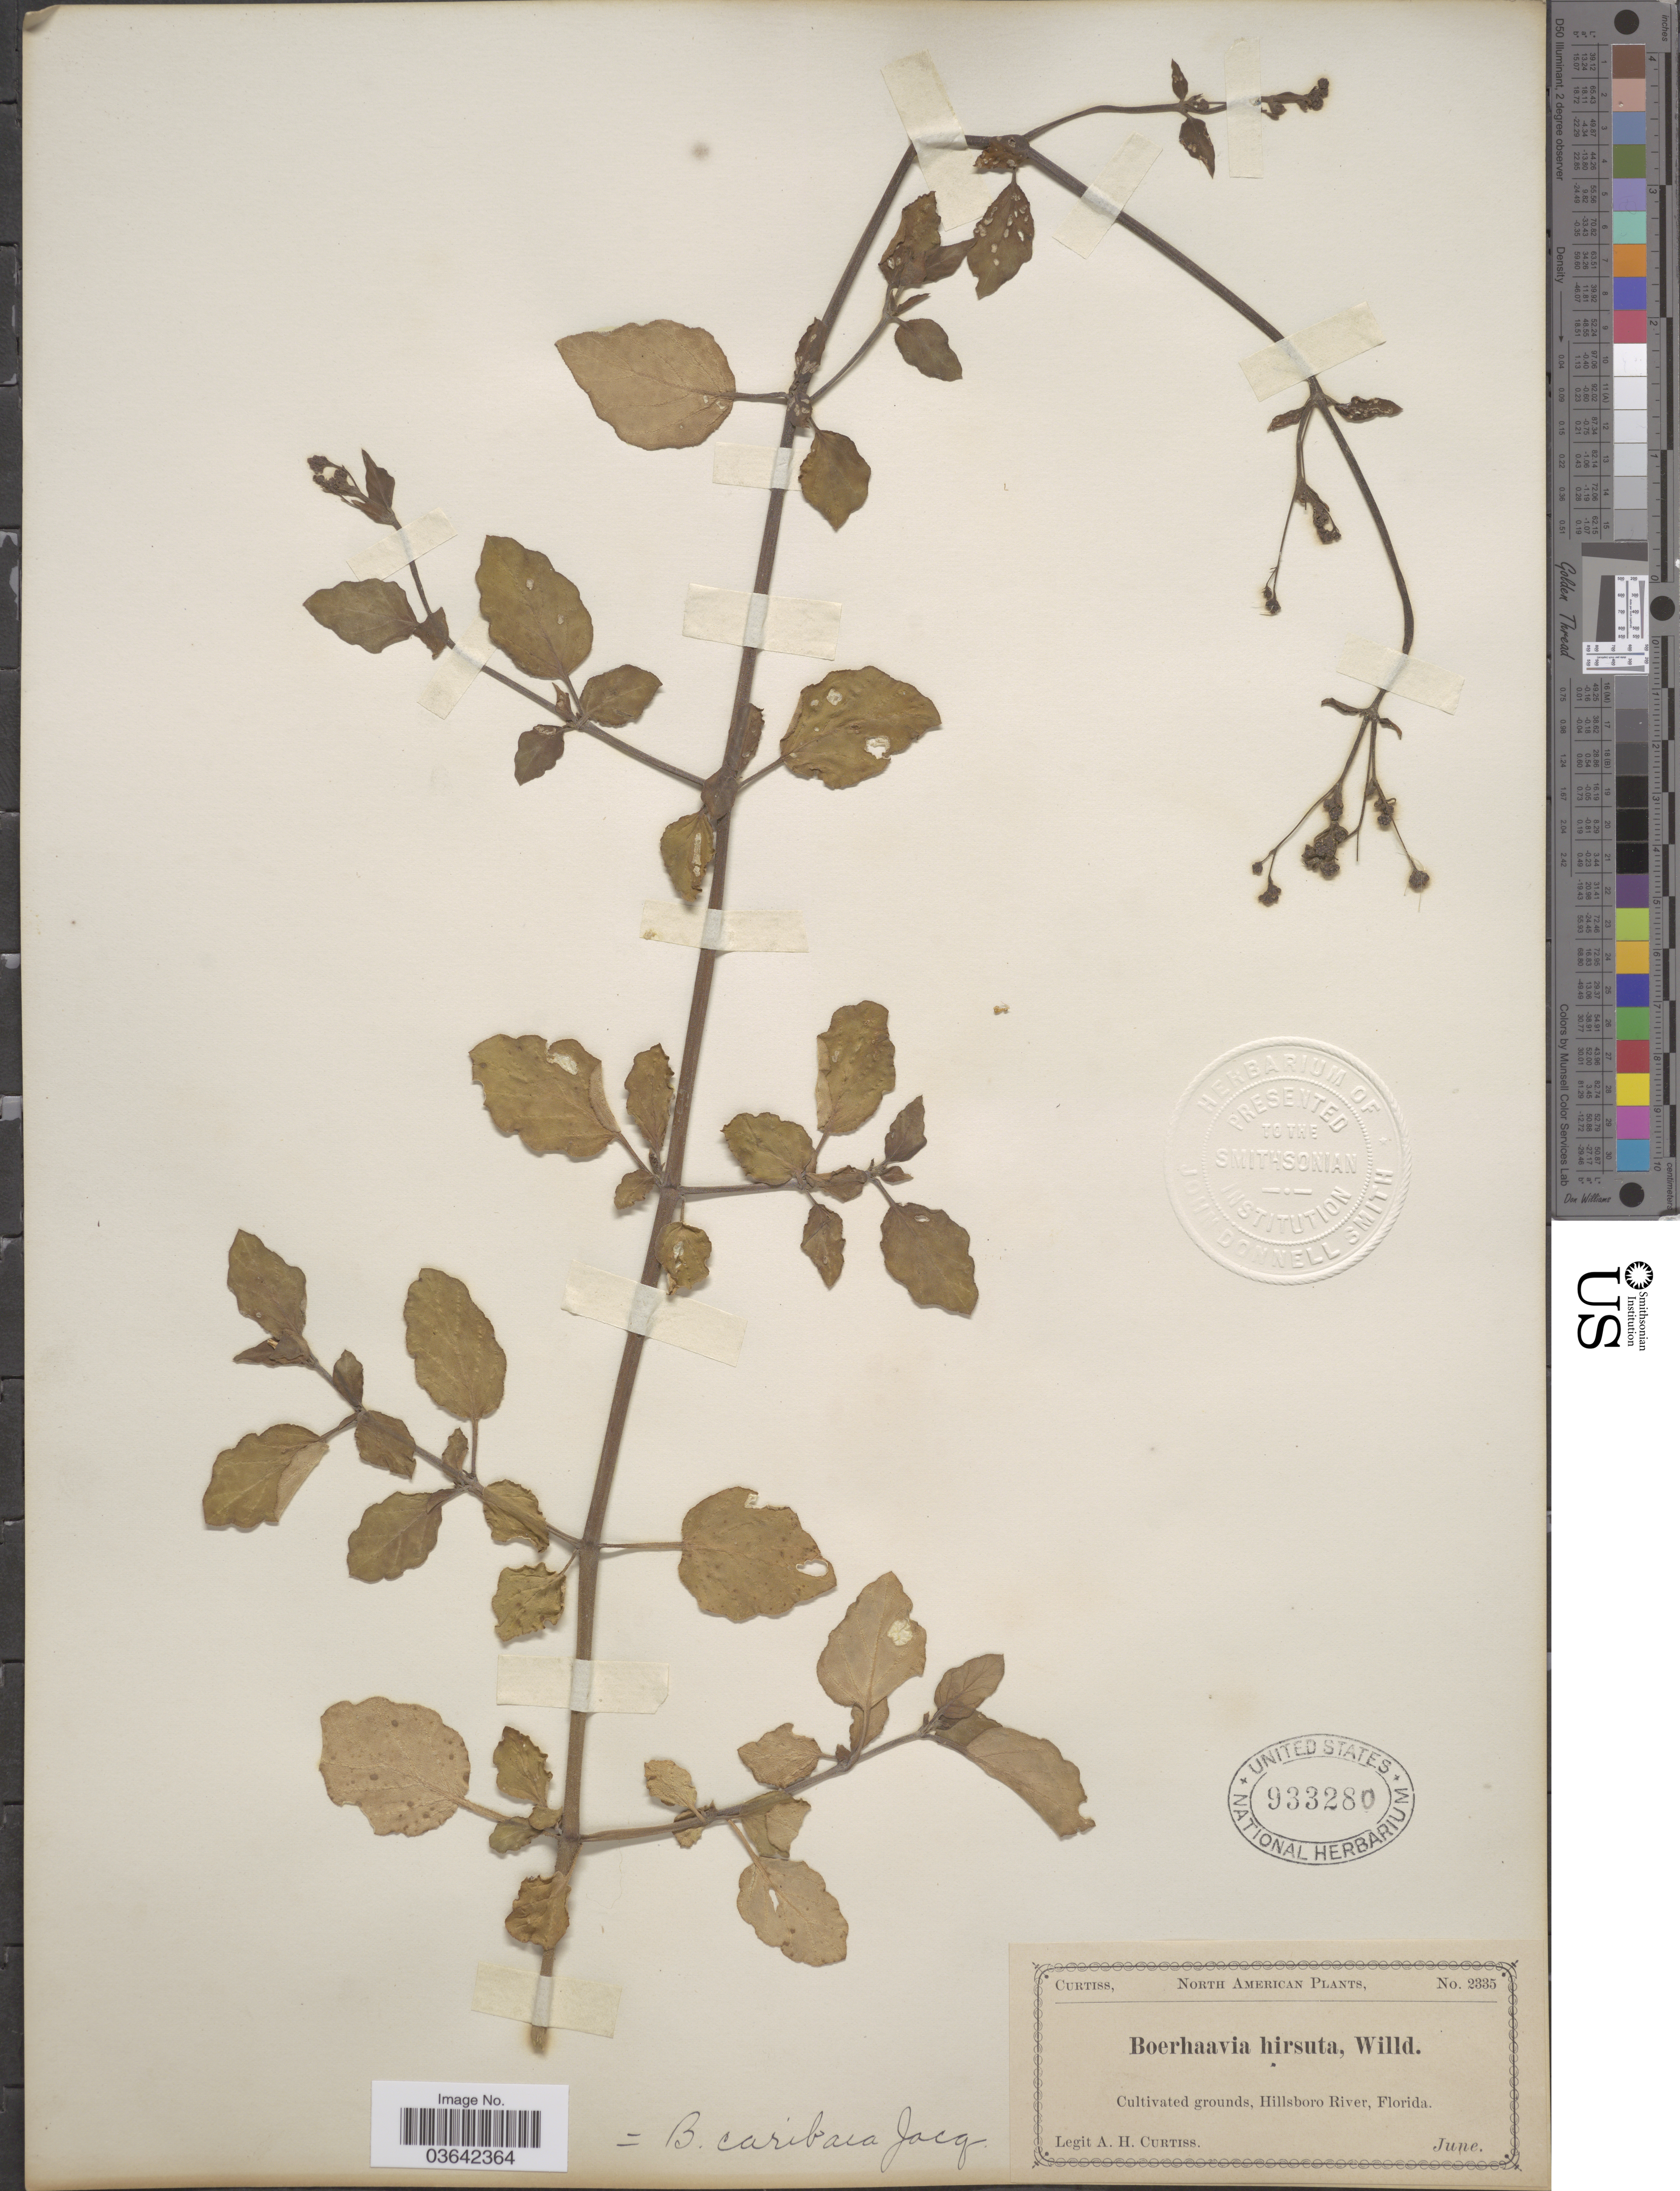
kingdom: Plantae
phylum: Tracheophyta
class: Magnoliopsida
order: Caryophyllales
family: Nyctaginaceae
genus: Boerhavia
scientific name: Boerhavia adscendens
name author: Willd.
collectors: A. H. Curtiss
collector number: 2335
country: United States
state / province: Florida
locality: Hillsboro River.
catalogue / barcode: US 933280